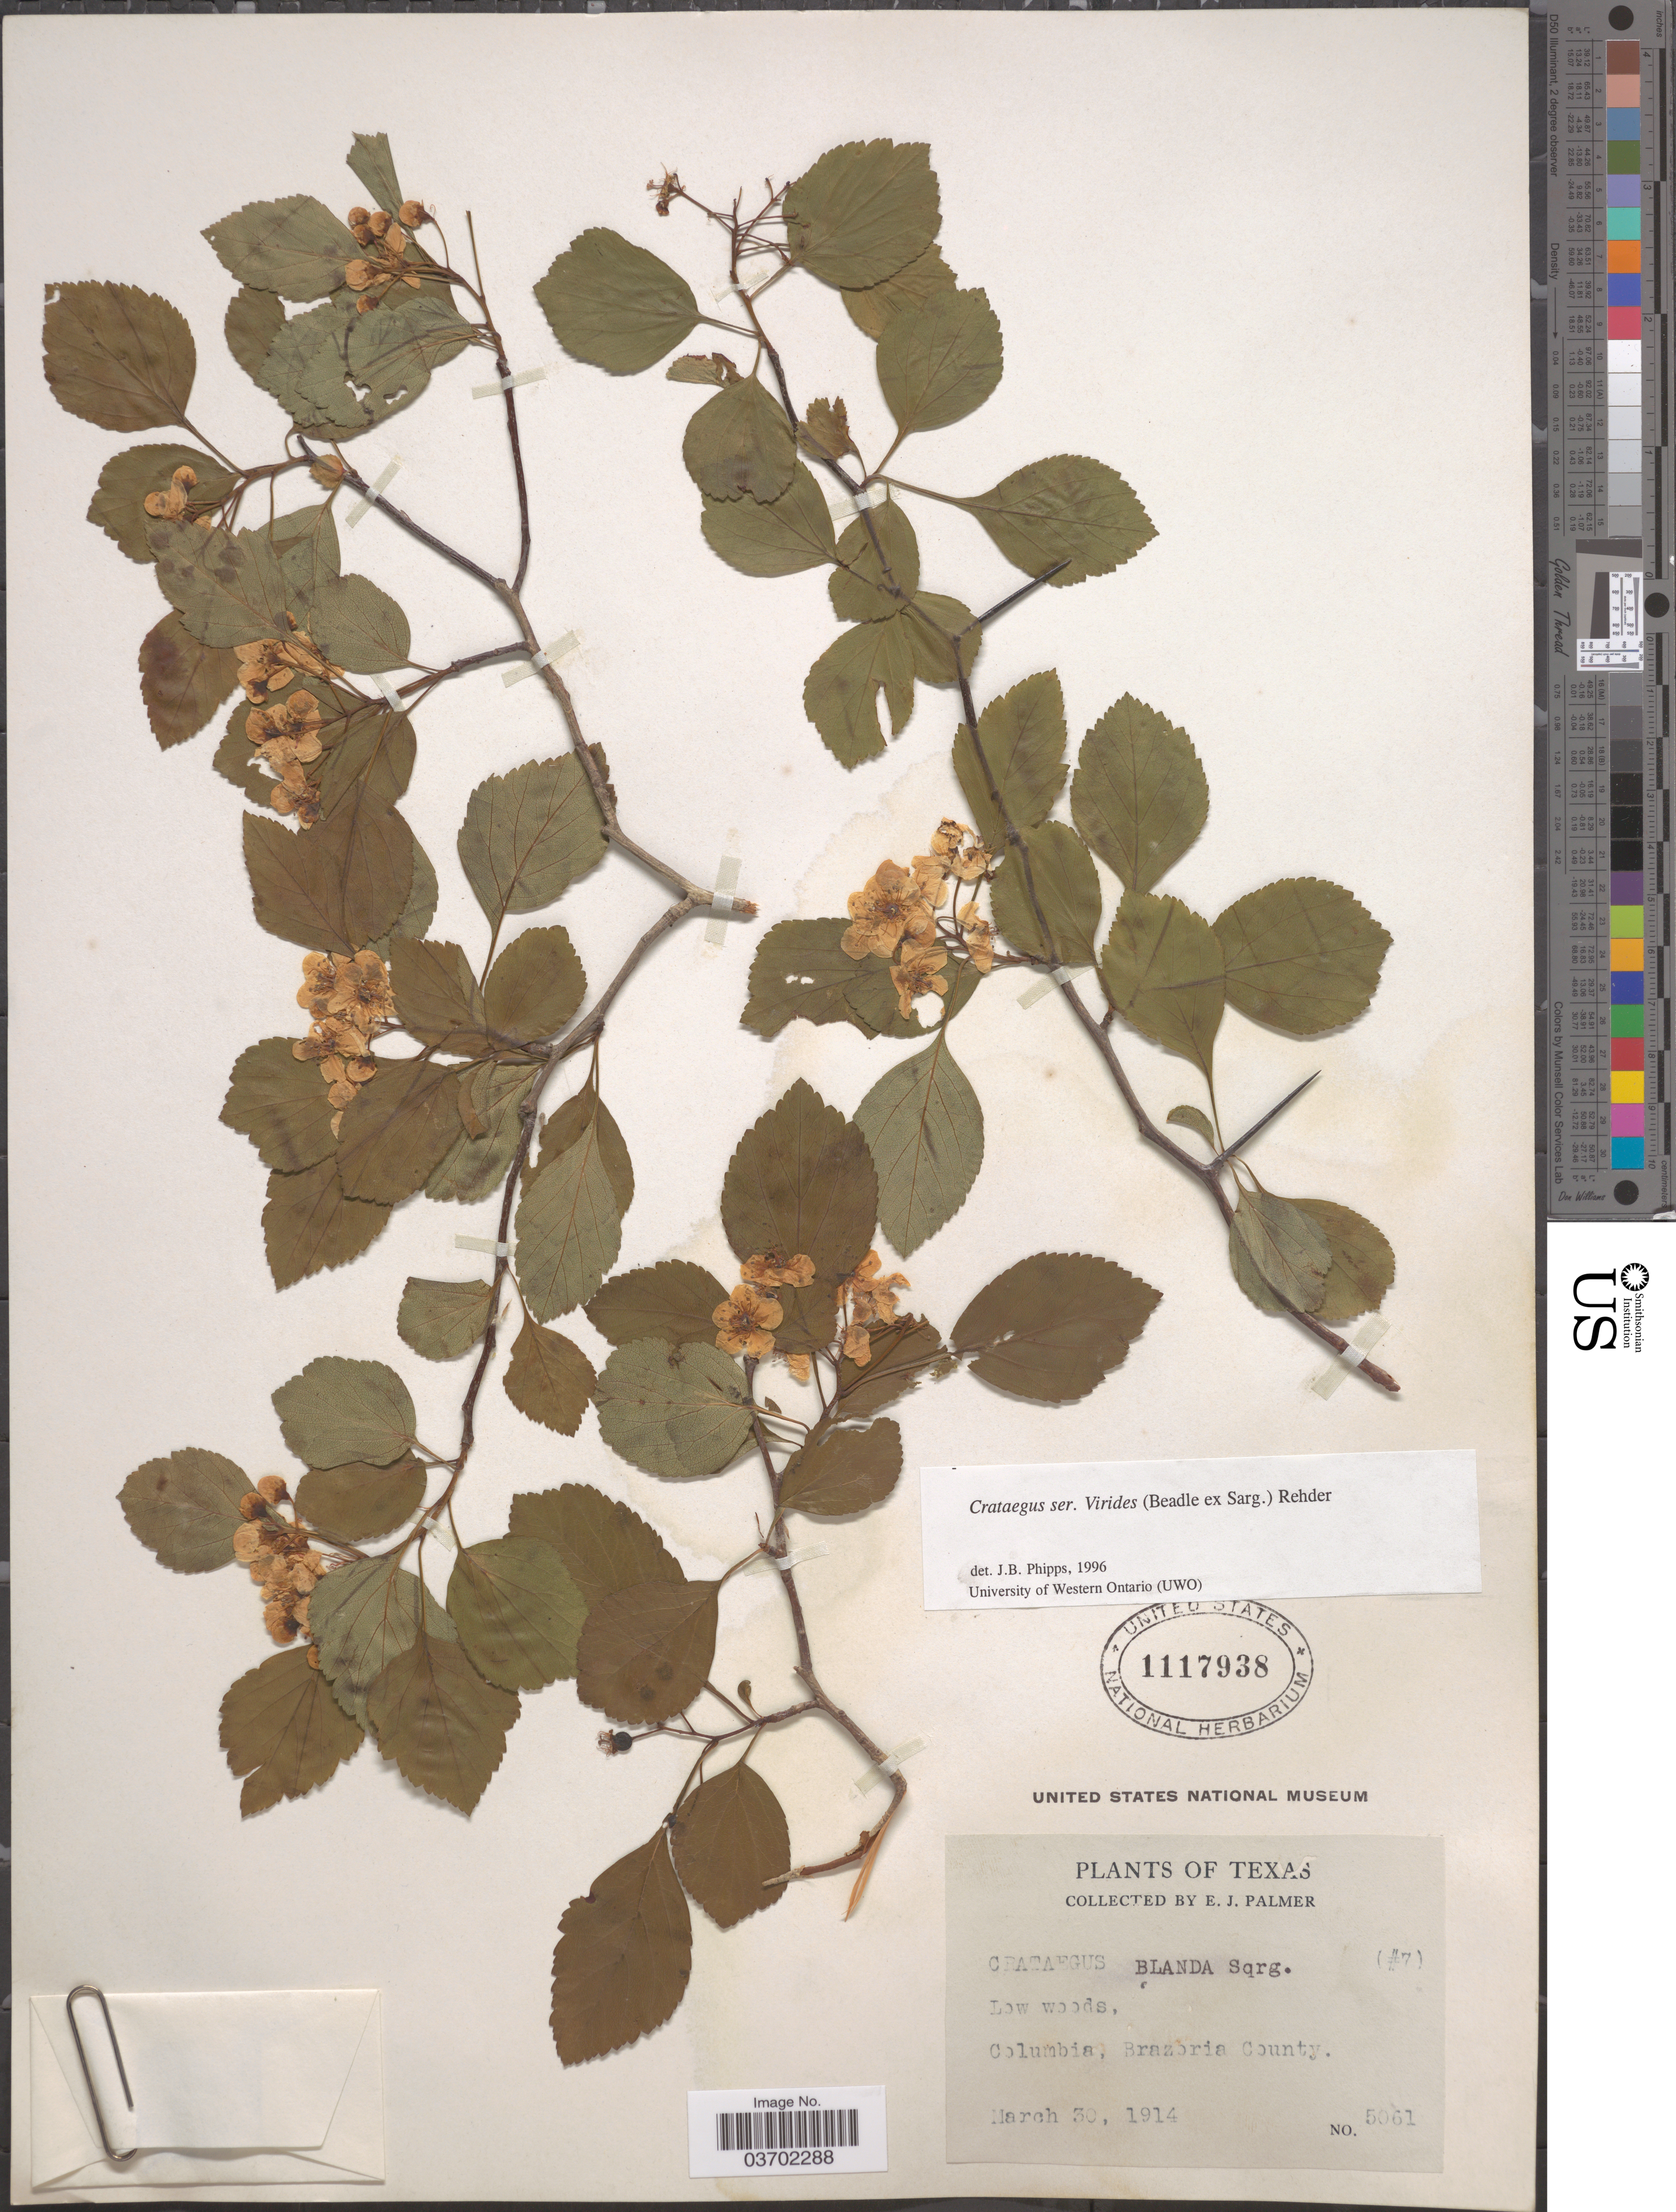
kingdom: Plantae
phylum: Tracheophyta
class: Magnoliopsida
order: Rosales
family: Rosaceae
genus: Crataegus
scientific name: Crataegus viridis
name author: L.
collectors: E. J. Palmer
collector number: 5061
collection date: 1914-03-30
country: United States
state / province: Texas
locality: Columbia, Brazoria County.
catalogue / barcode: US 1117938